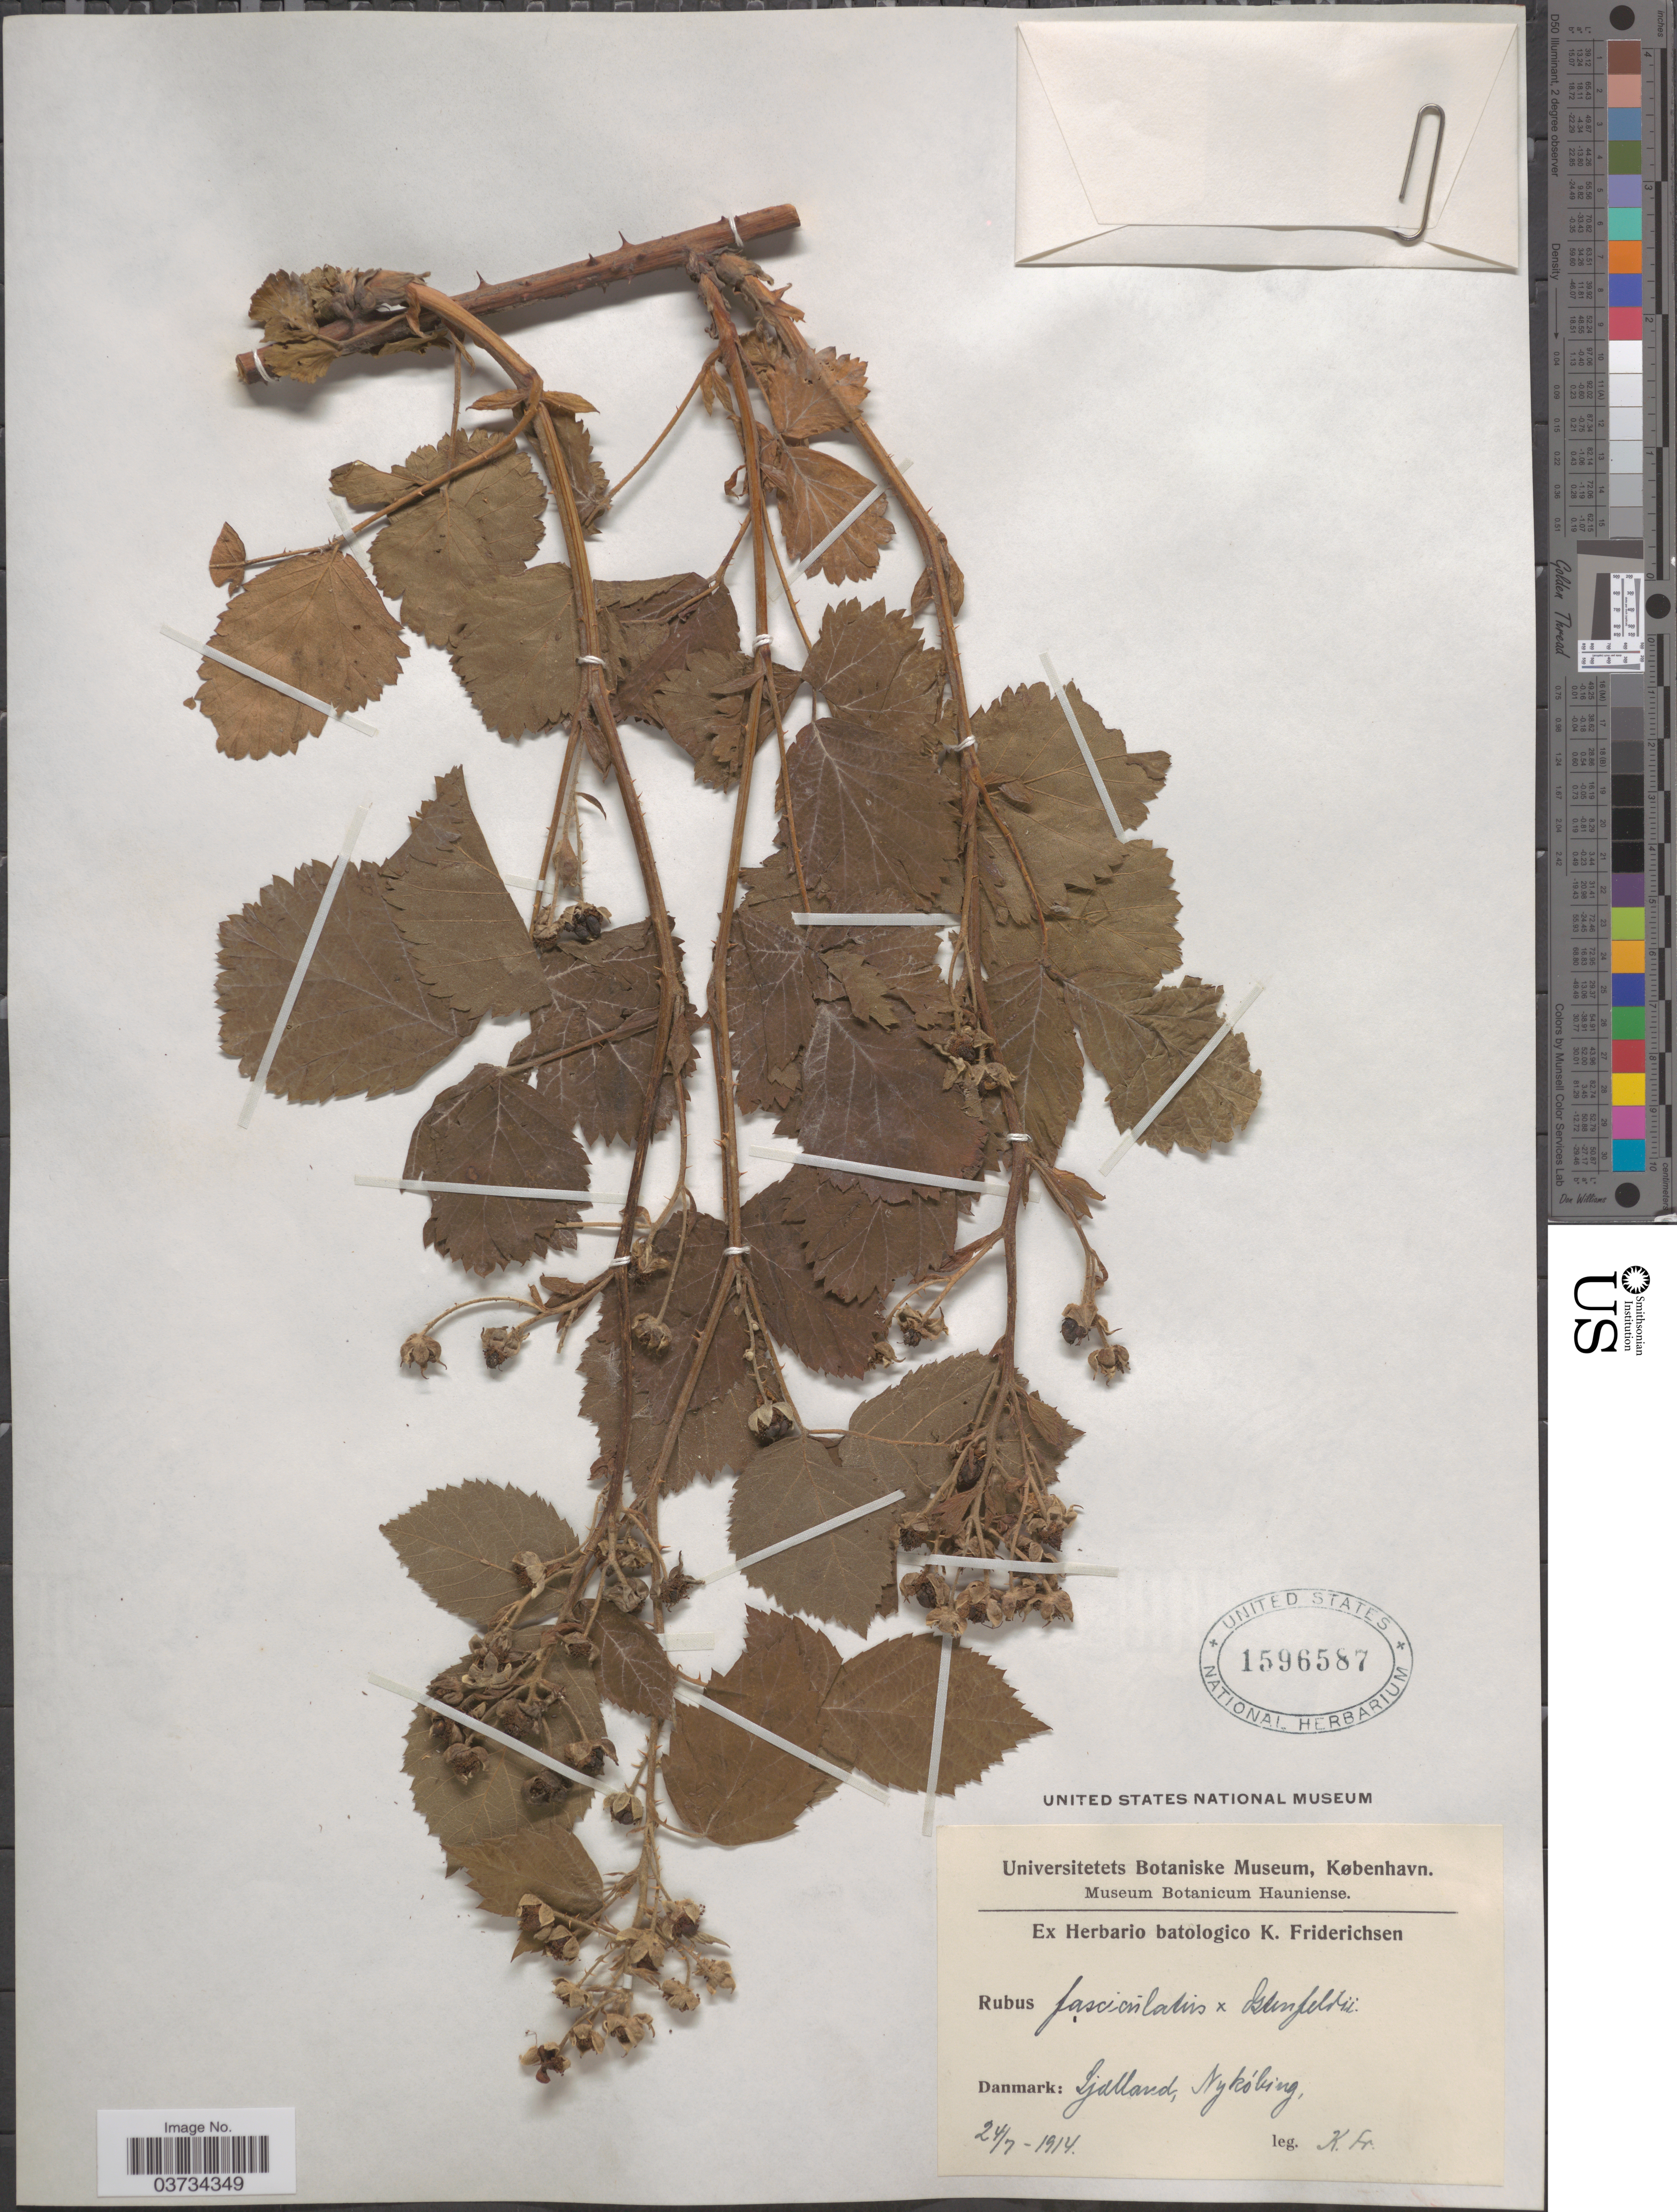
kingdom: Plantae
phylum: Tracheophyta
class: Magnoliopsida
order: Rosales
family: Rosaceae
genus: Rubus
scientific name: Rubus fasciculatus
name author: P.J. Müll.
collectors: K. Friderichsen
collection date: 1914-07-24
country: Denmark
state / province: Sjæland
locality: Danmark: Sjalland, Nykóbing.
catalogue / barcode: US 1596587